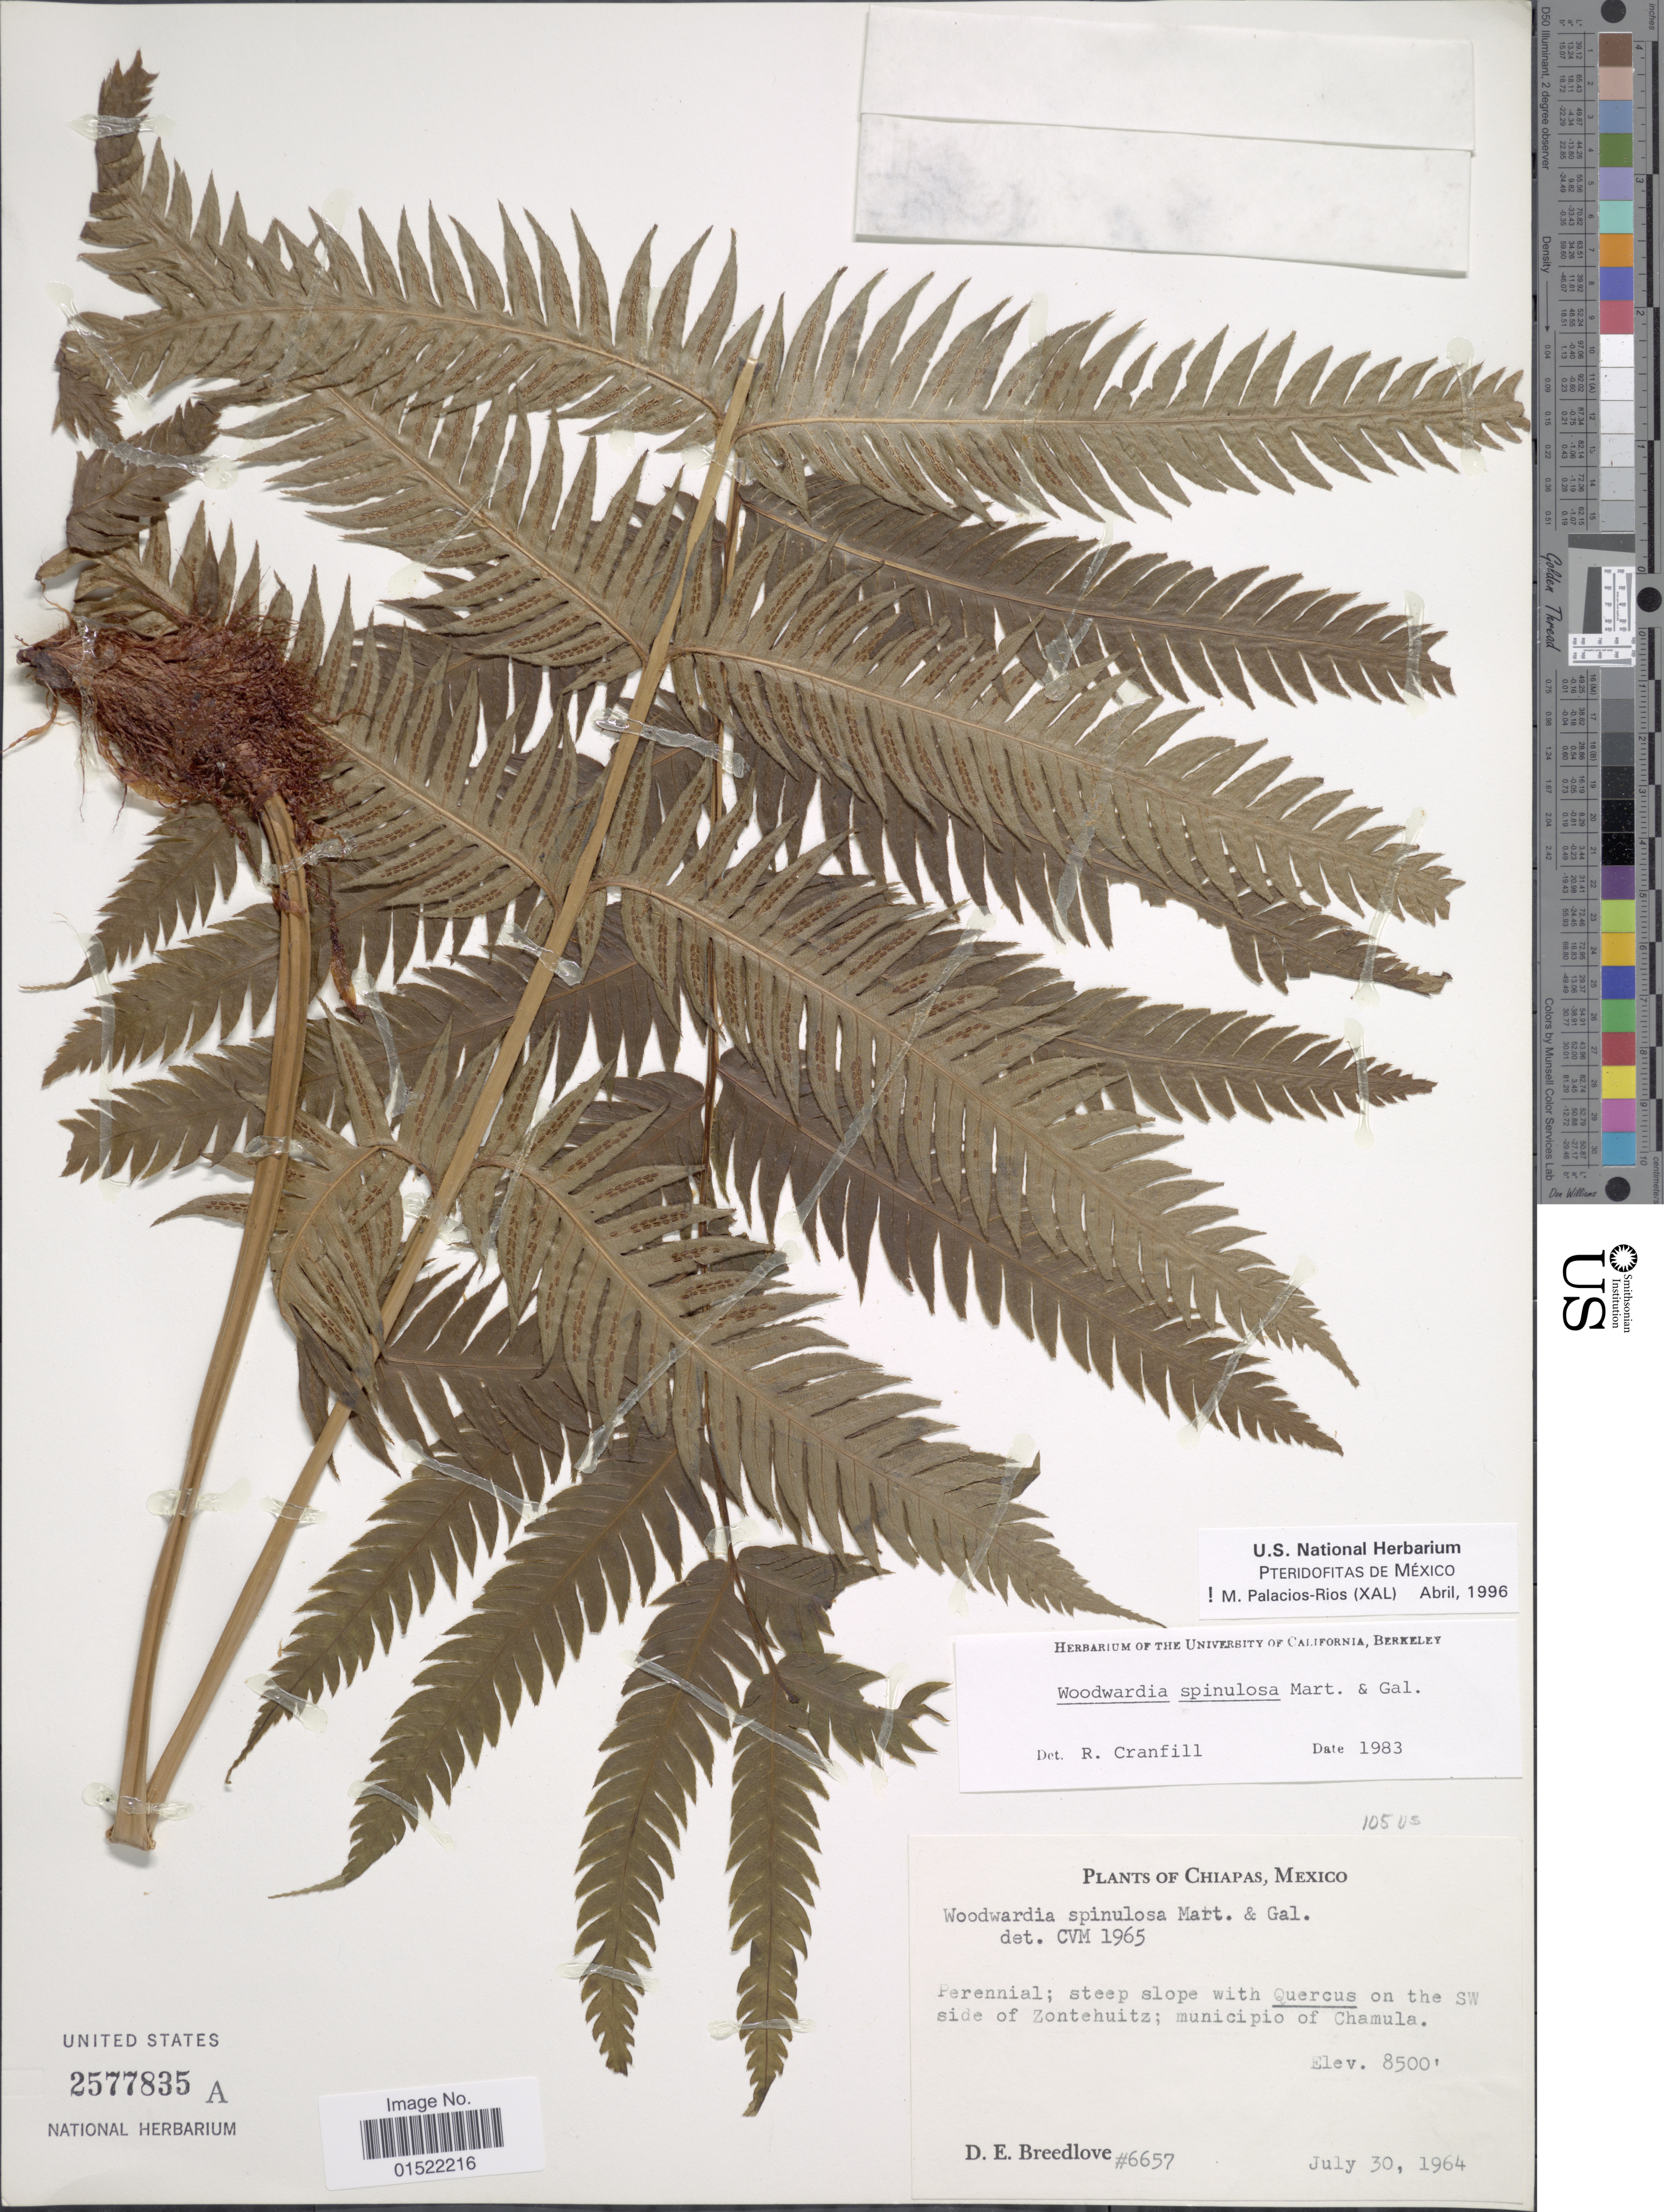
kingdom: Plantae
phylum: Tracheophyta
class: Polypodiopsida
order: Polypodiales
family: Blechnaceae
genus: Woodwardia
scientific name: Woodwardia spinulosa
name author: M. Martens & Galeotti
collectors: D. E. Breedlove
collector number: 6657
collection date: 1964-07-30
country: Mexico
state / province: Chiapas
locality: Perennial; steep slope with Quercus on the SW side of Zontehuitz; municipio of Chamula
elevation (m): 2591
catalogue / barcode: US 2577835A